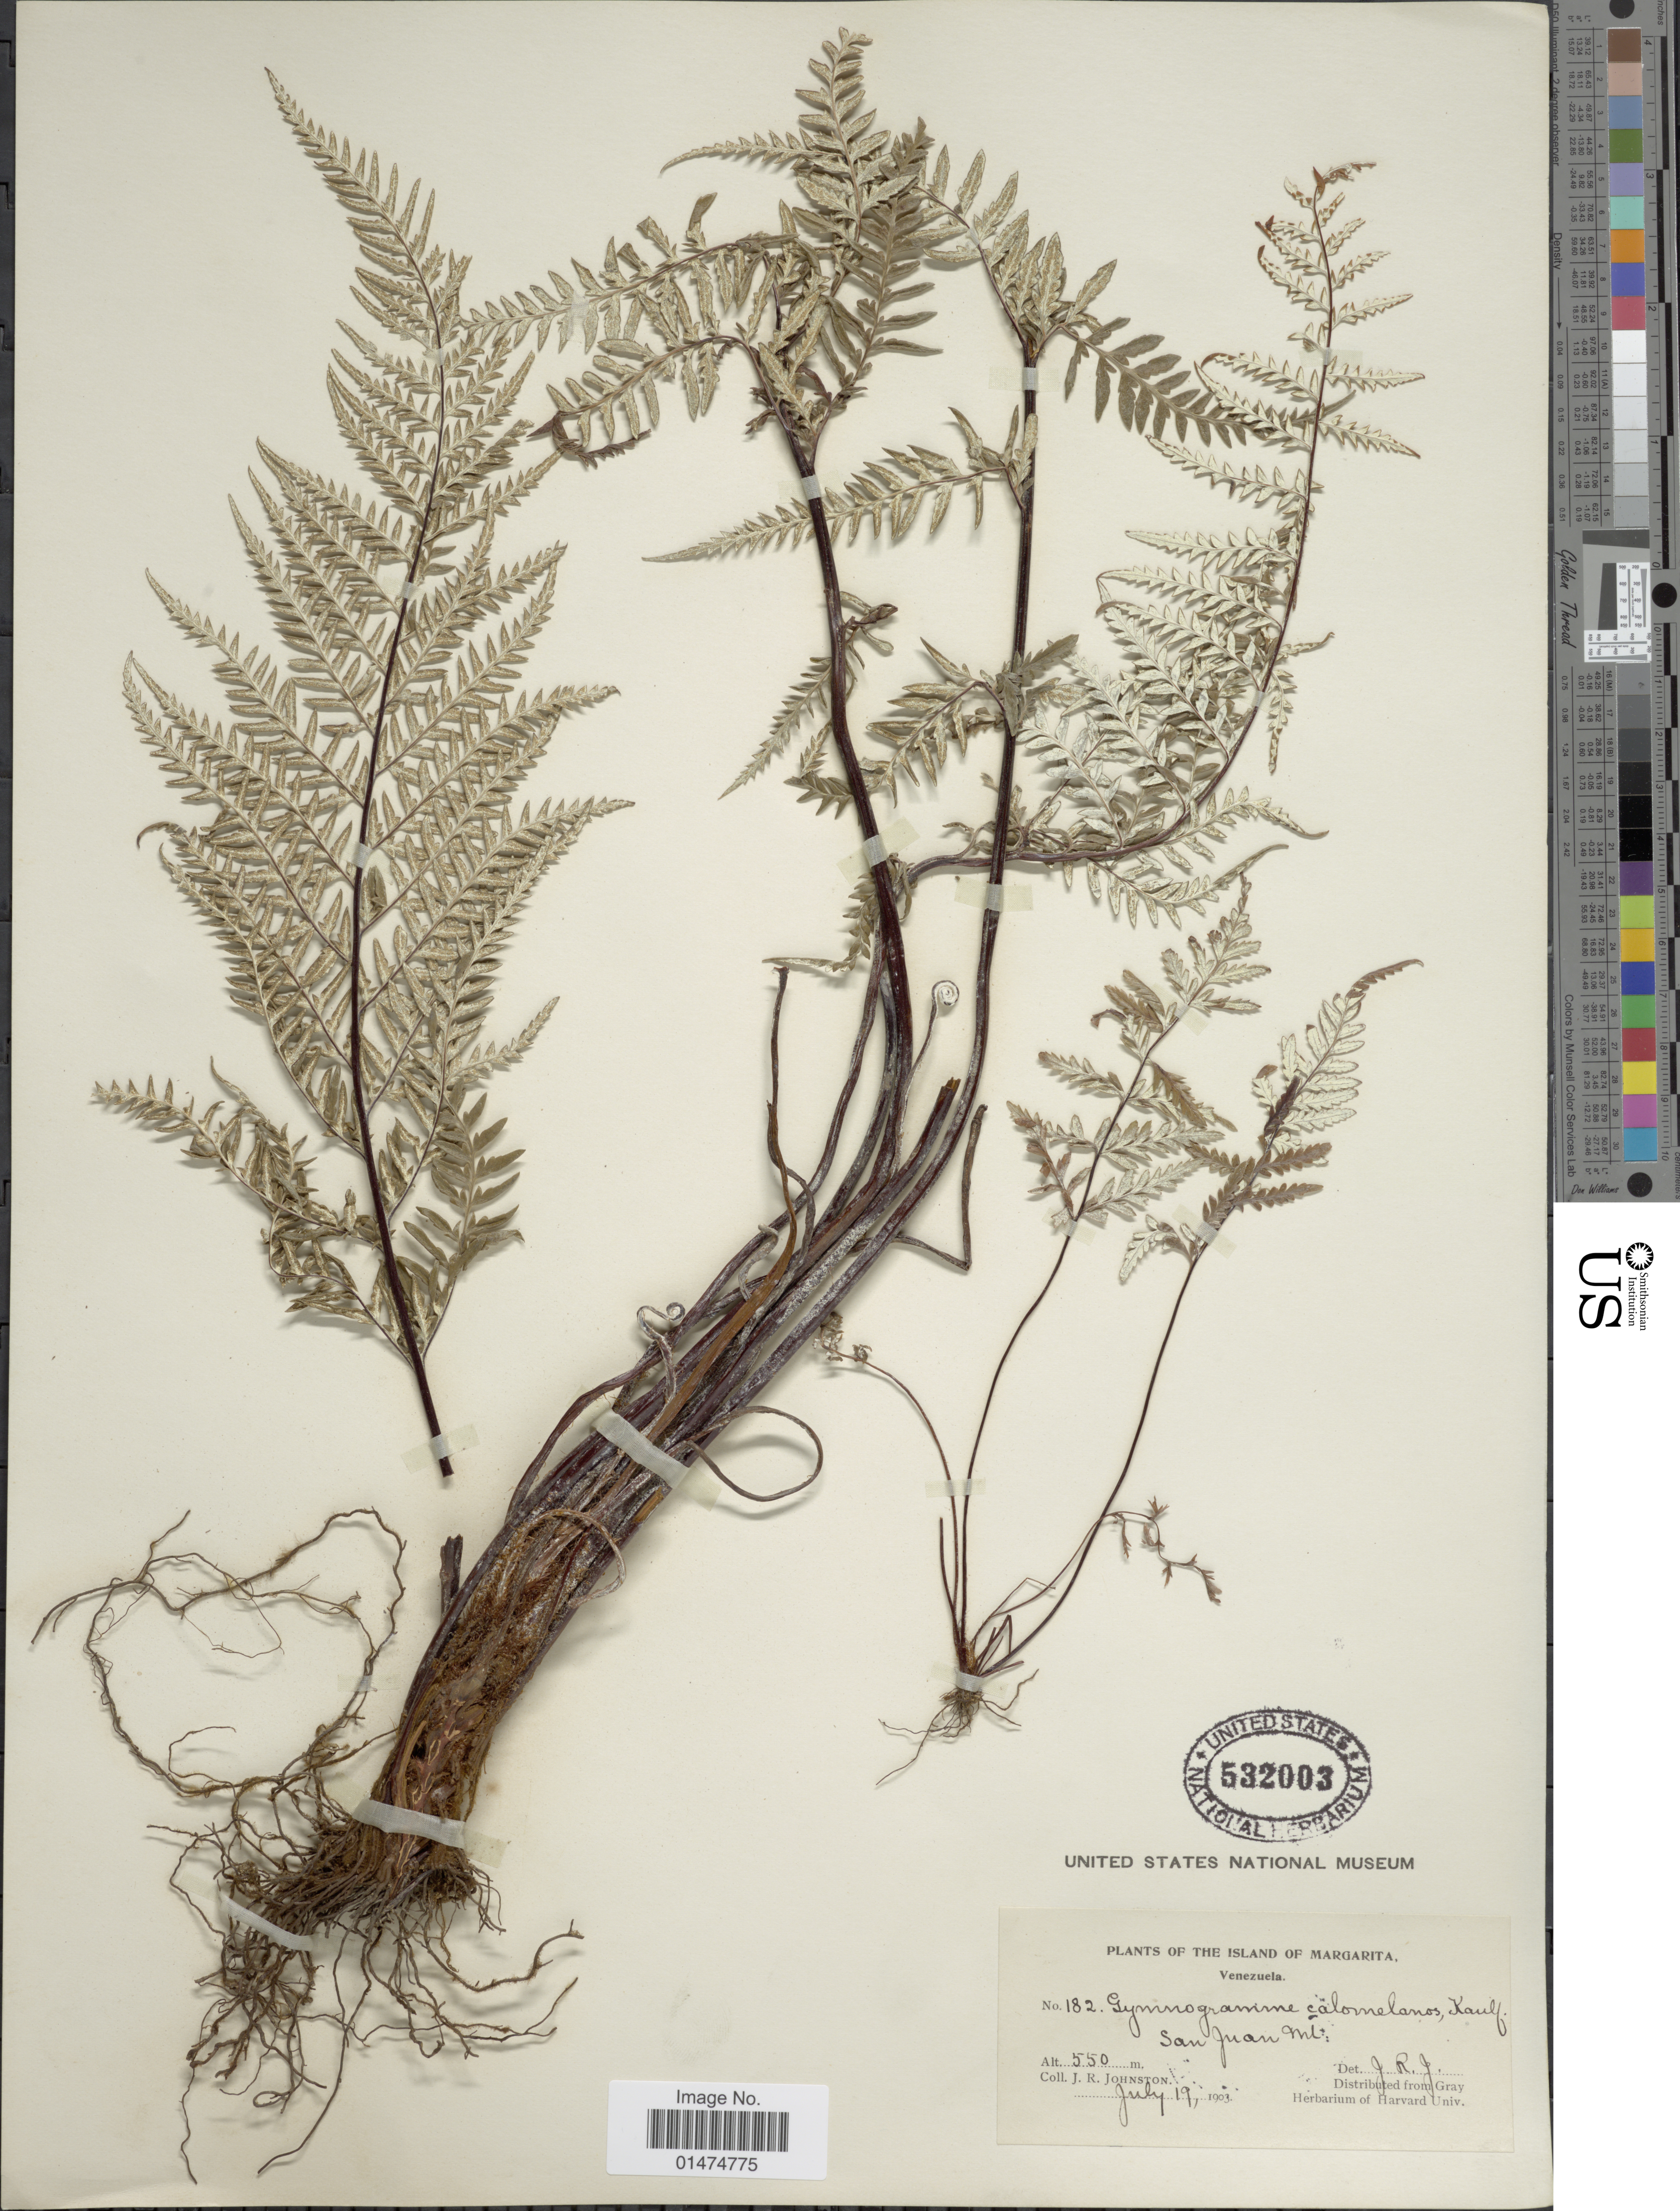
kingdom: Plantae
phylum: Tracheophyta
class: Polypodiopsida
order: Polypodiales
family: Pteridaceae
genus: Pityrogramma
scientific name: Pityrogramma calomelanos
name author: (L.) Link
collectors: J. Johnston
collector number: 182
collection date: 1903-07-19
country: Venezuela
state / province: Nueva Esparta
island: Margarita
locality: Islands of Margarita, San Juan Mt.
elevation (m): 550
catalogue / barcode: US 532003